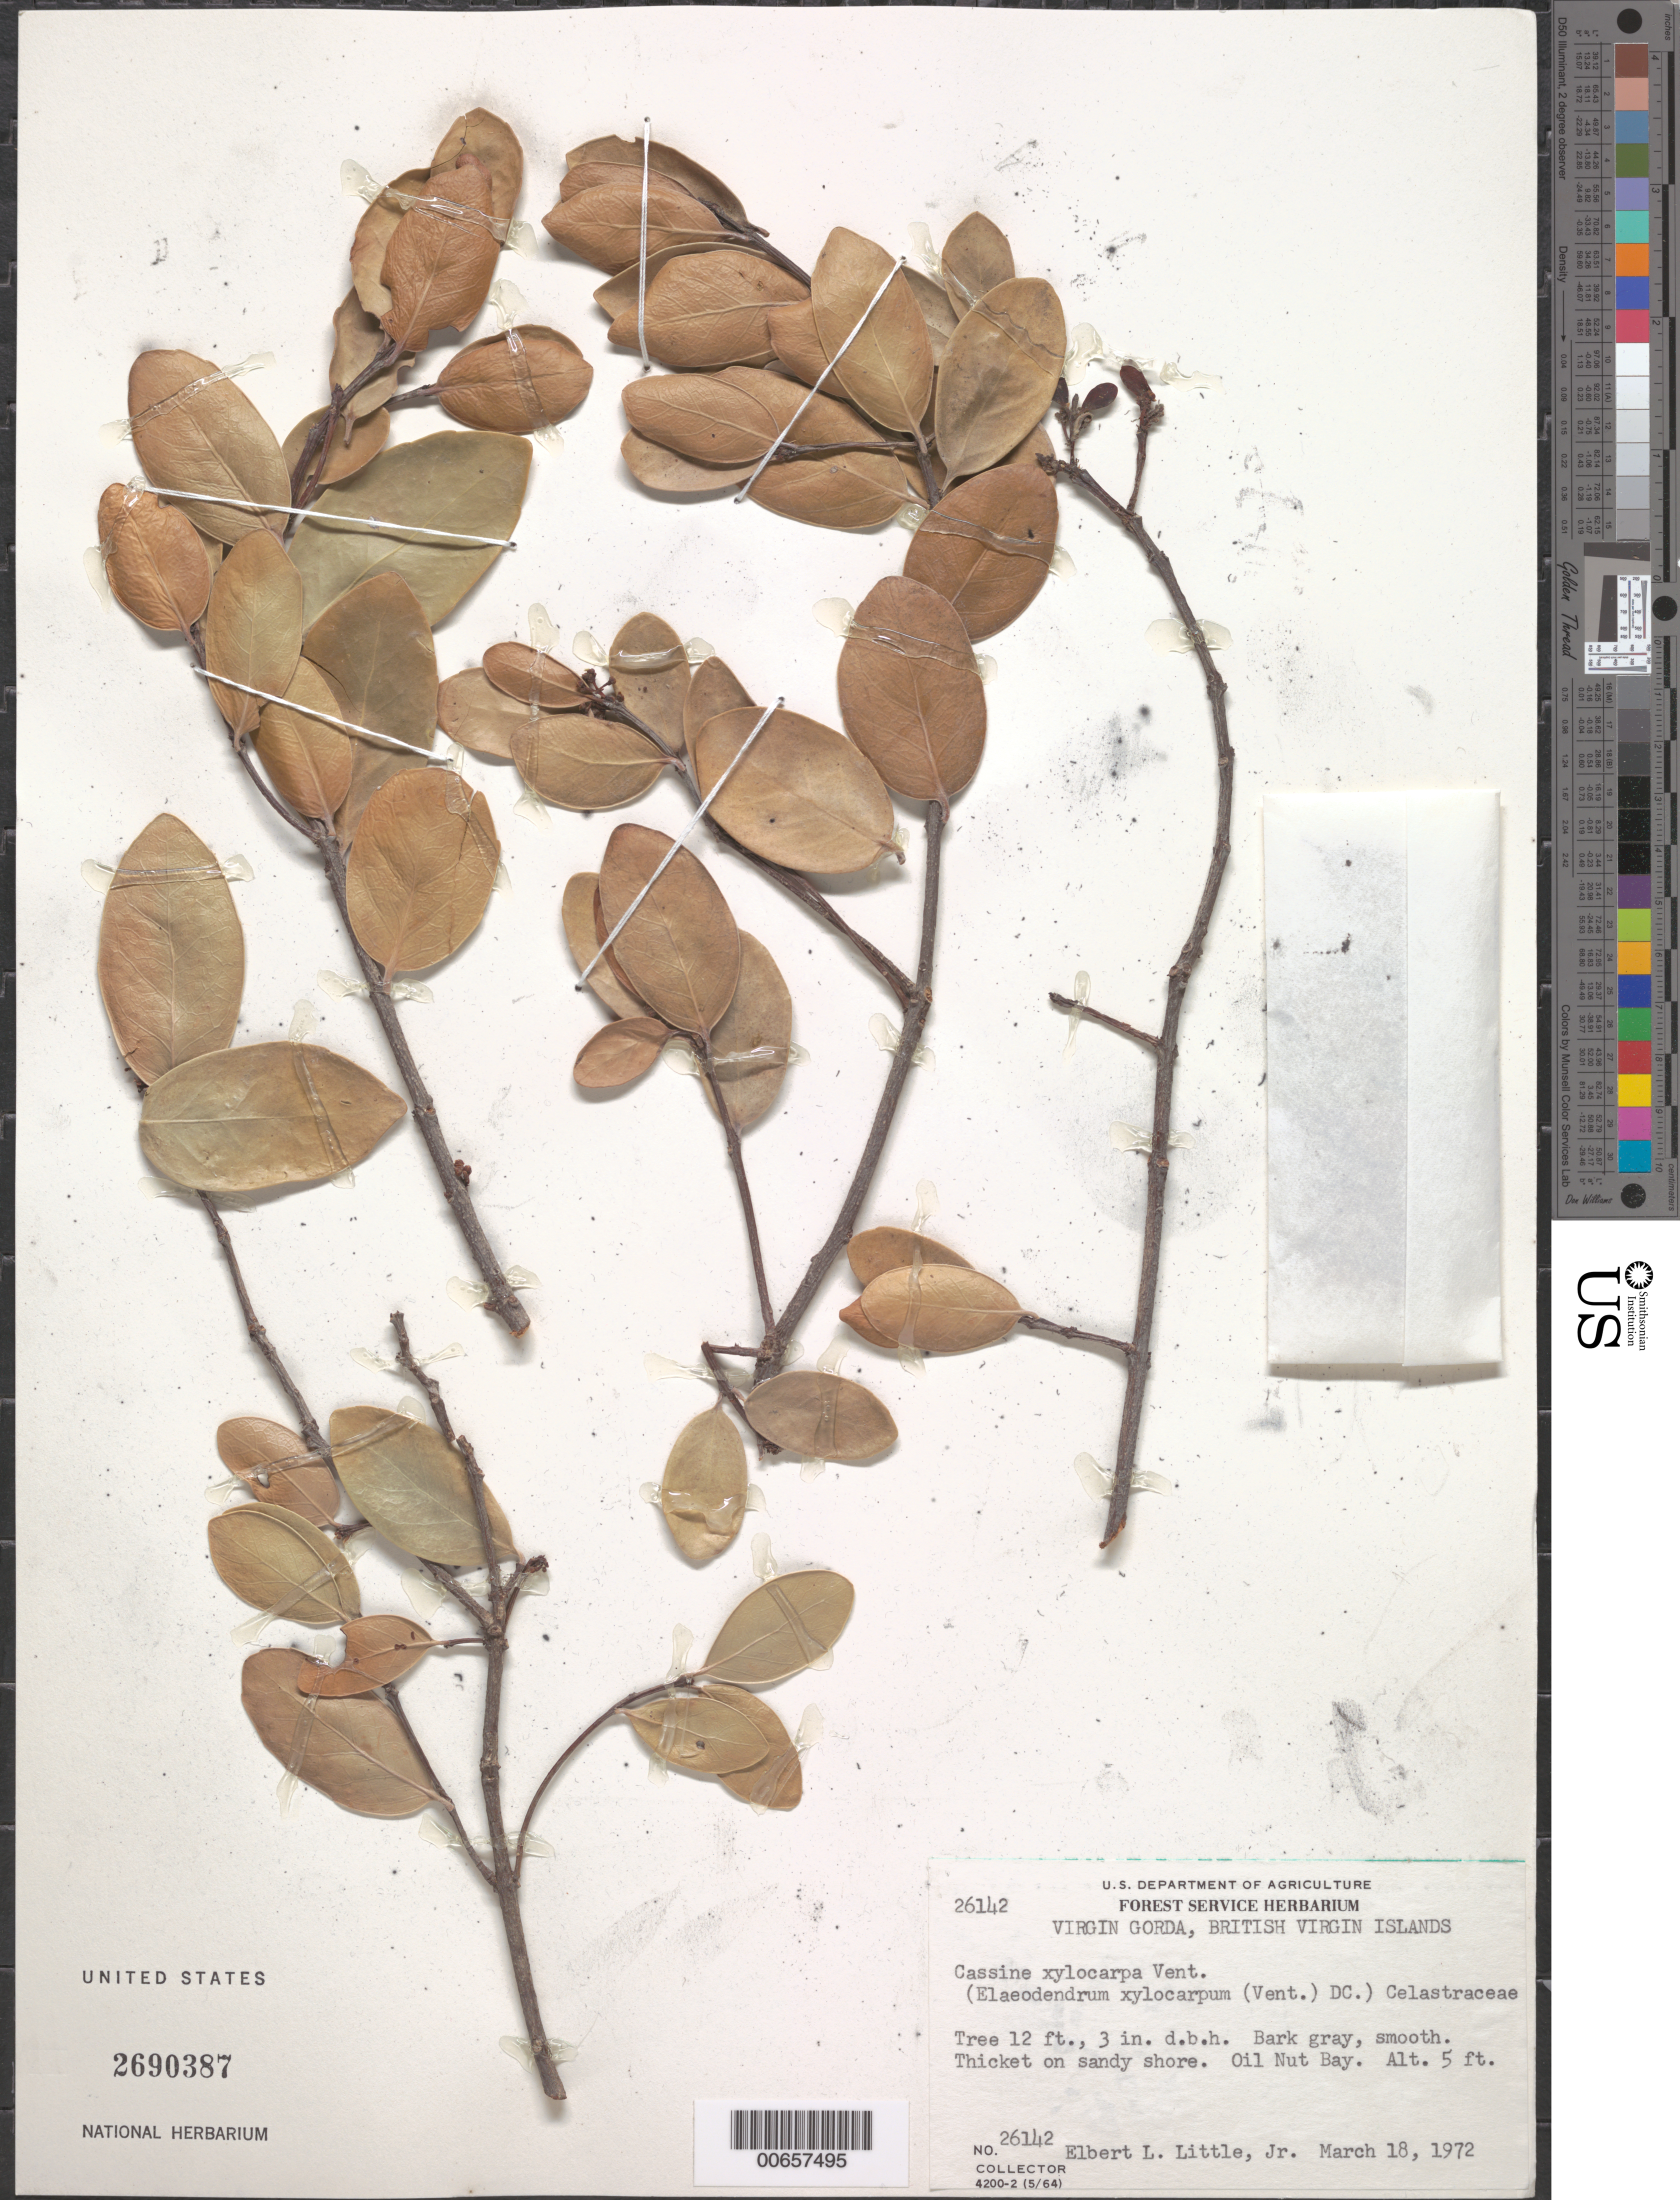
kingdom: Plantae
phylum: Tracheophyta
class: Magnoliopsida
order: Celastrales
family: Celastraceae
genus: Elaeodendron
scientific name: Elaeodendron xylocarpum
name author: (Vent.) DC.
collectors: E. L. Little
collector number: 26142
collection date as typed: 18 Mar 1972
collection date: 1972-03-18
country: British Virgin Islands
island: Virgin Gorda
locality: Oil Nut Bay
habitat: Thicket on sandy shore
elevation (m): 2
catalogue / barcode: US 2690387